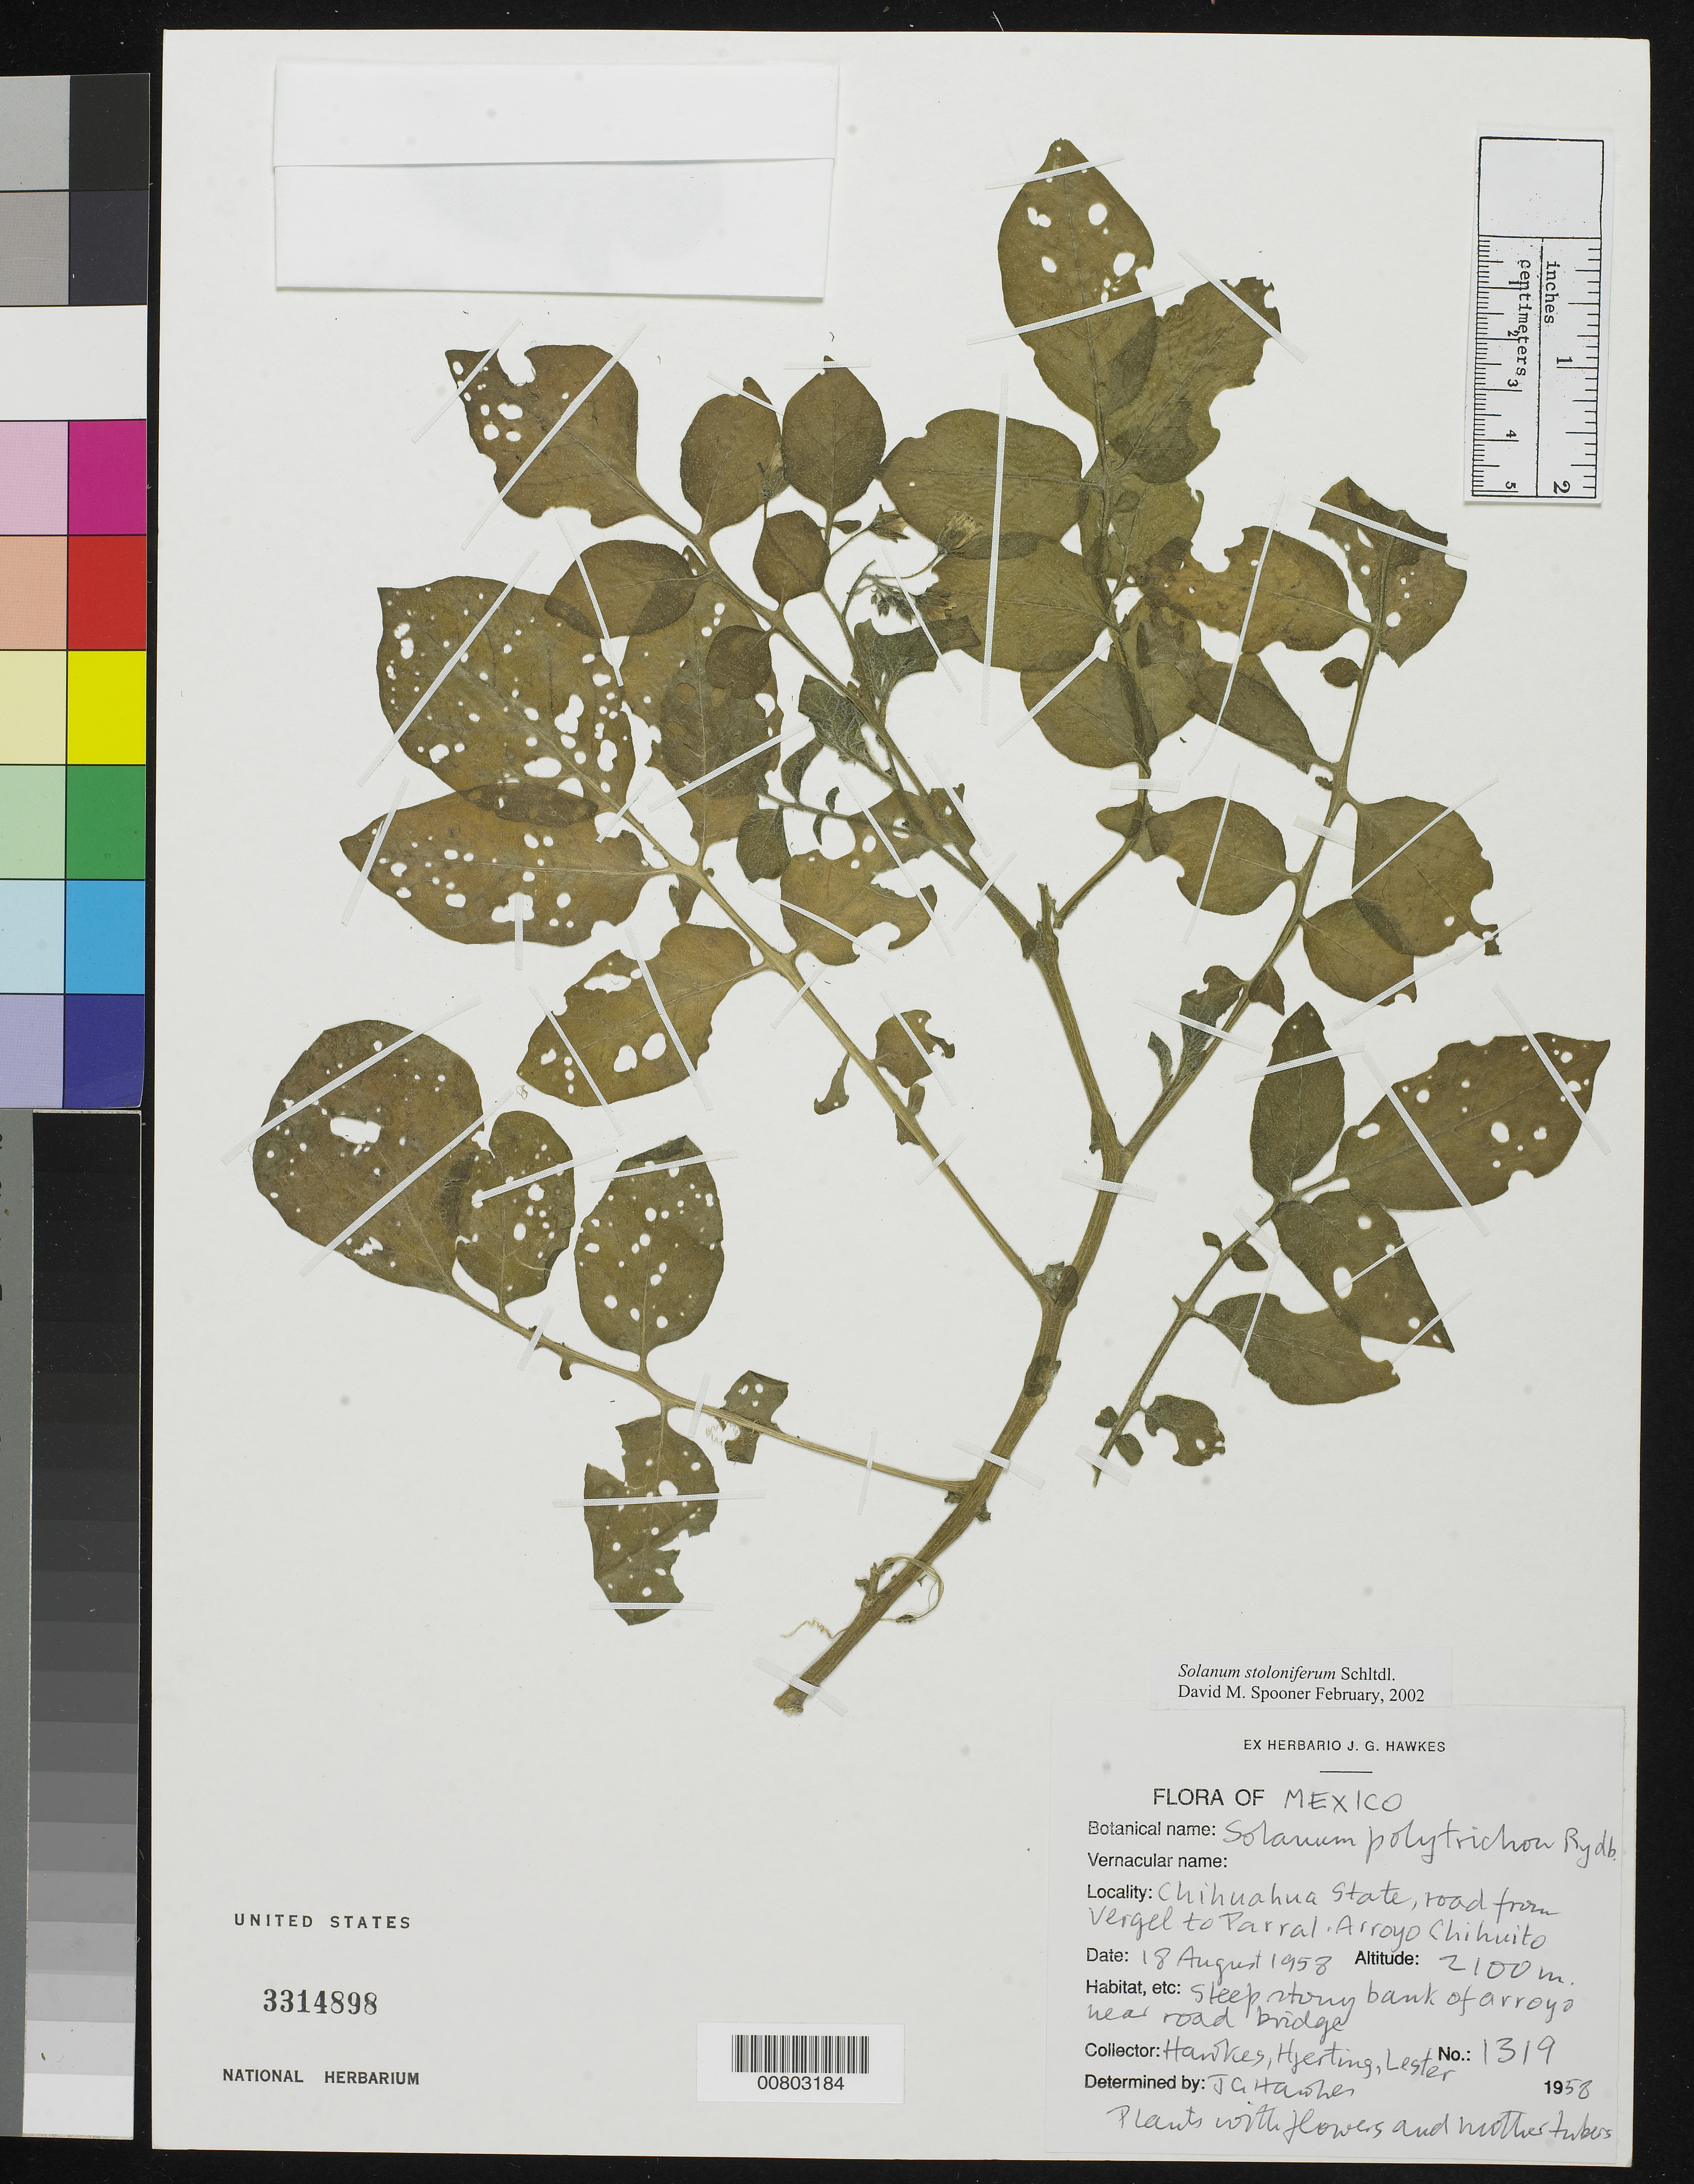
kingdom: Plantae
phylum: Tracheophyta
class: Magnoliopsida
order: Solanales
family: Solanaceae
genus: Solanum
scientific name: Solanum stoloniferum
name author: Schltdl.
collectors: J. G. Hawkes, J. P. Hjerting & R. Lester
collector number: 1319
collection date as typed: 18 Aug 1958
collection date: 1958-08-18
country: Mexico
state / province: Chihuahua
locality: Road from Vergel to Parral. Arroyo Chihuito.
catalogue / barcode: US 3314898